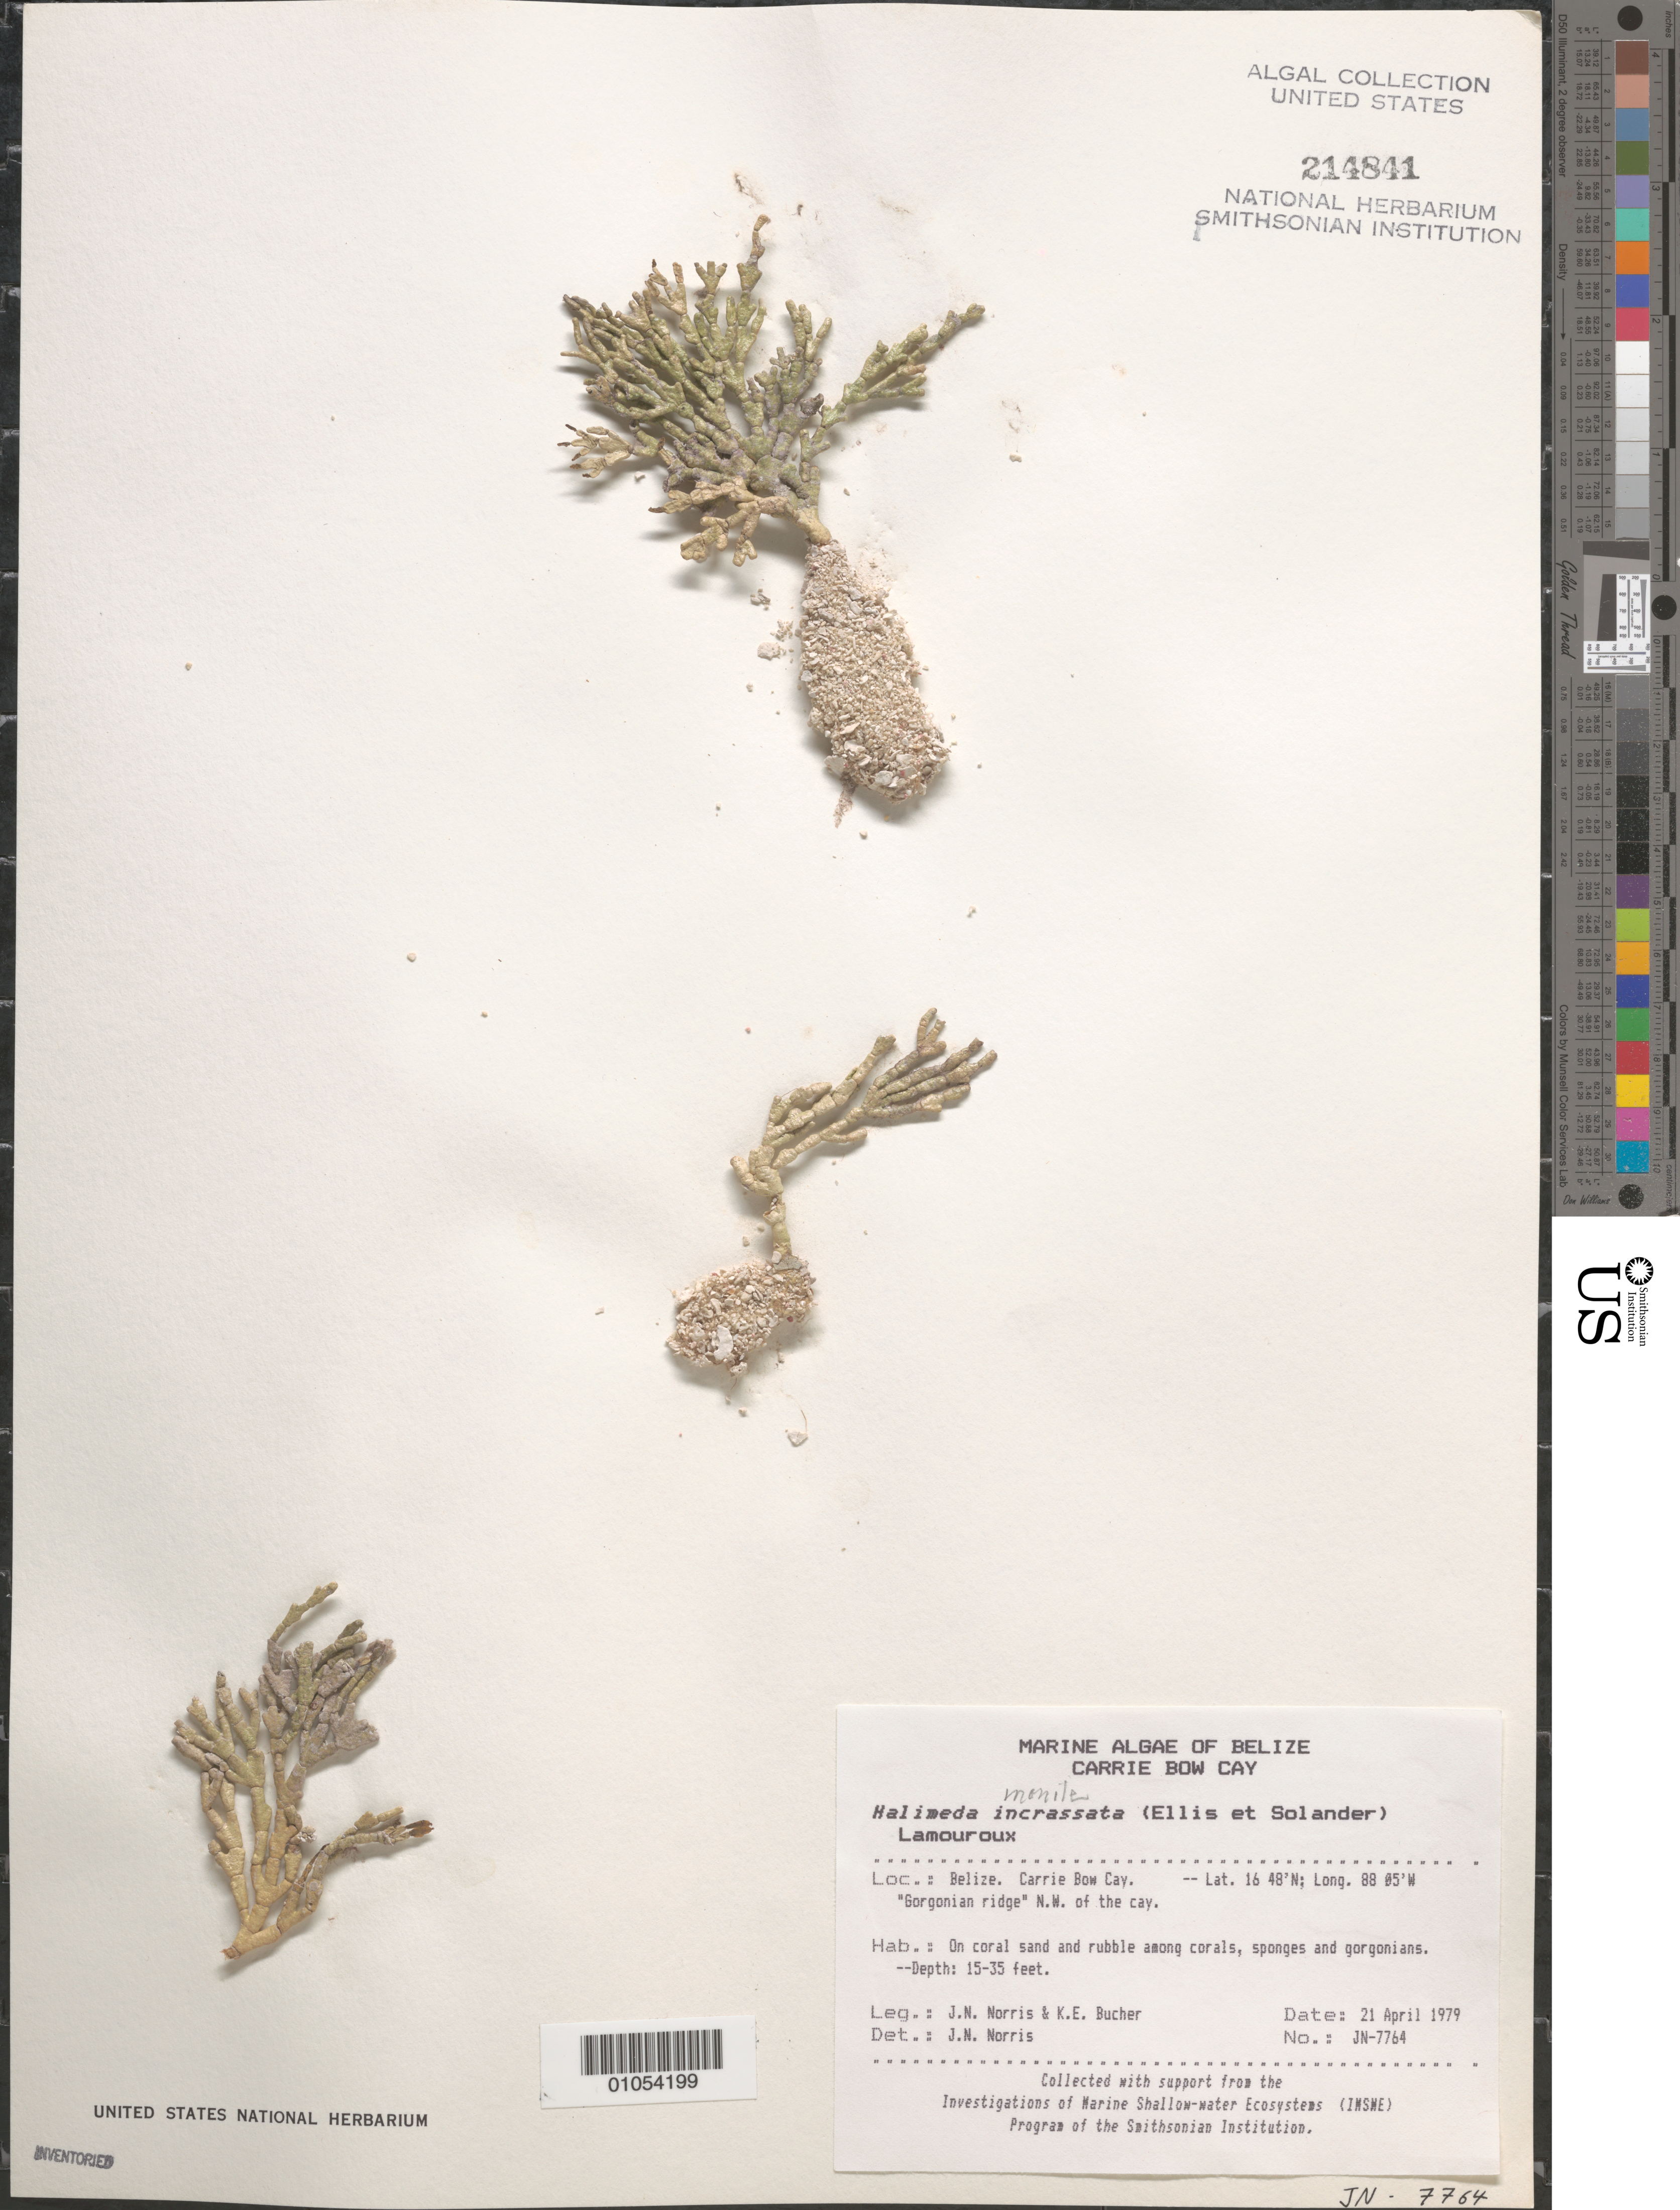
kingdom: Plantae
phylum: Chlorophyta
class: Ulvophyceae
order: Bryopsidales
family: Halimedaceae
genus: Halimeda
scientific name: Halimeda monile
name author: (J. Ellis & Sol.) J.V.Lamouroux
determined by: Norris, James N.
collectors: J. N. Norris & K. E. Bucher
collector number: JN-7764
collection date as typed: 21 Apr 1979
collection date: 1979-04-21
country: Belize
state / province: Stann Creek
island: Carrie Bow Cay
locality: "Gorgonian ridge" northwest of the cay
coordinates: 16 48'N, 88 05'W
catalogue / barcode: US 214841